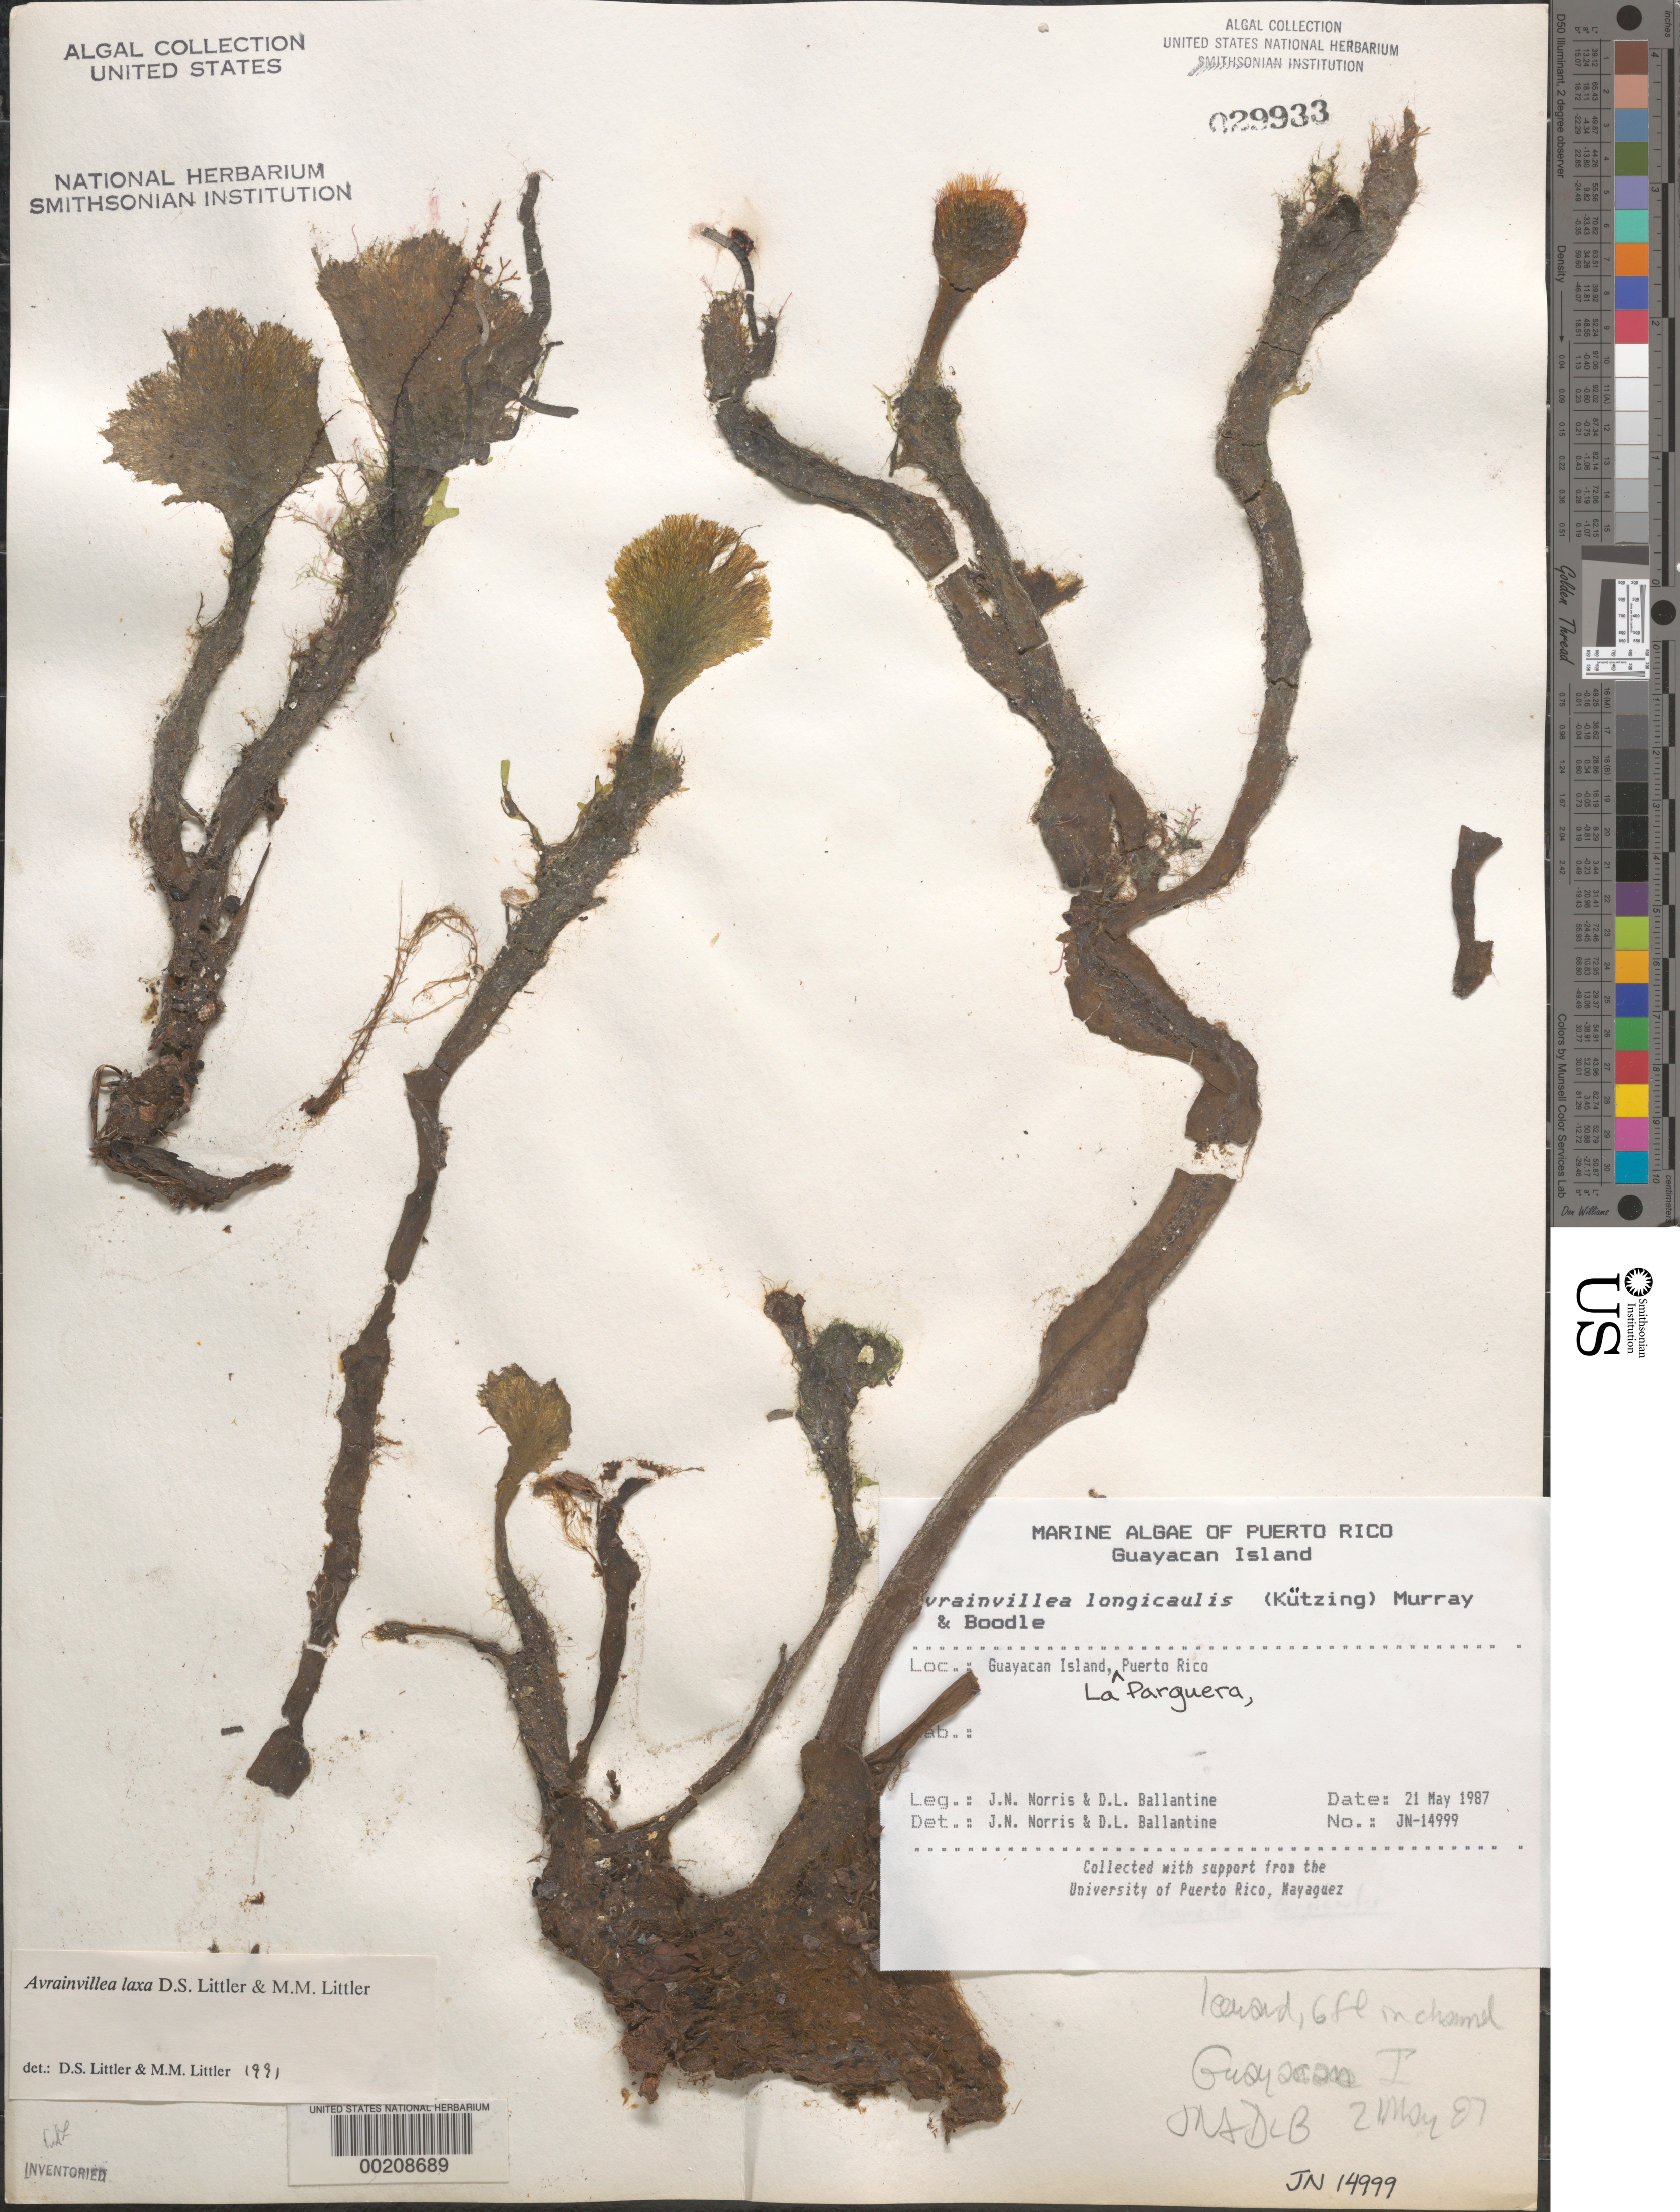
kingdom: Plantae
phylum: Chlorophyta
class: Ulvophyceae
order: Bryopsidales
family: Dichotomosiphonaceae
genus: Avrainvillea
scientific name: Avrainvillea laxa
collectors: J. Norris & D.L. Ballantine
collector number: JN-14999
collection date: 1987-05-21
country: Puerto Rico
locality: Guayacan Island. La Parguera.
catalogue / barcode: US 29933